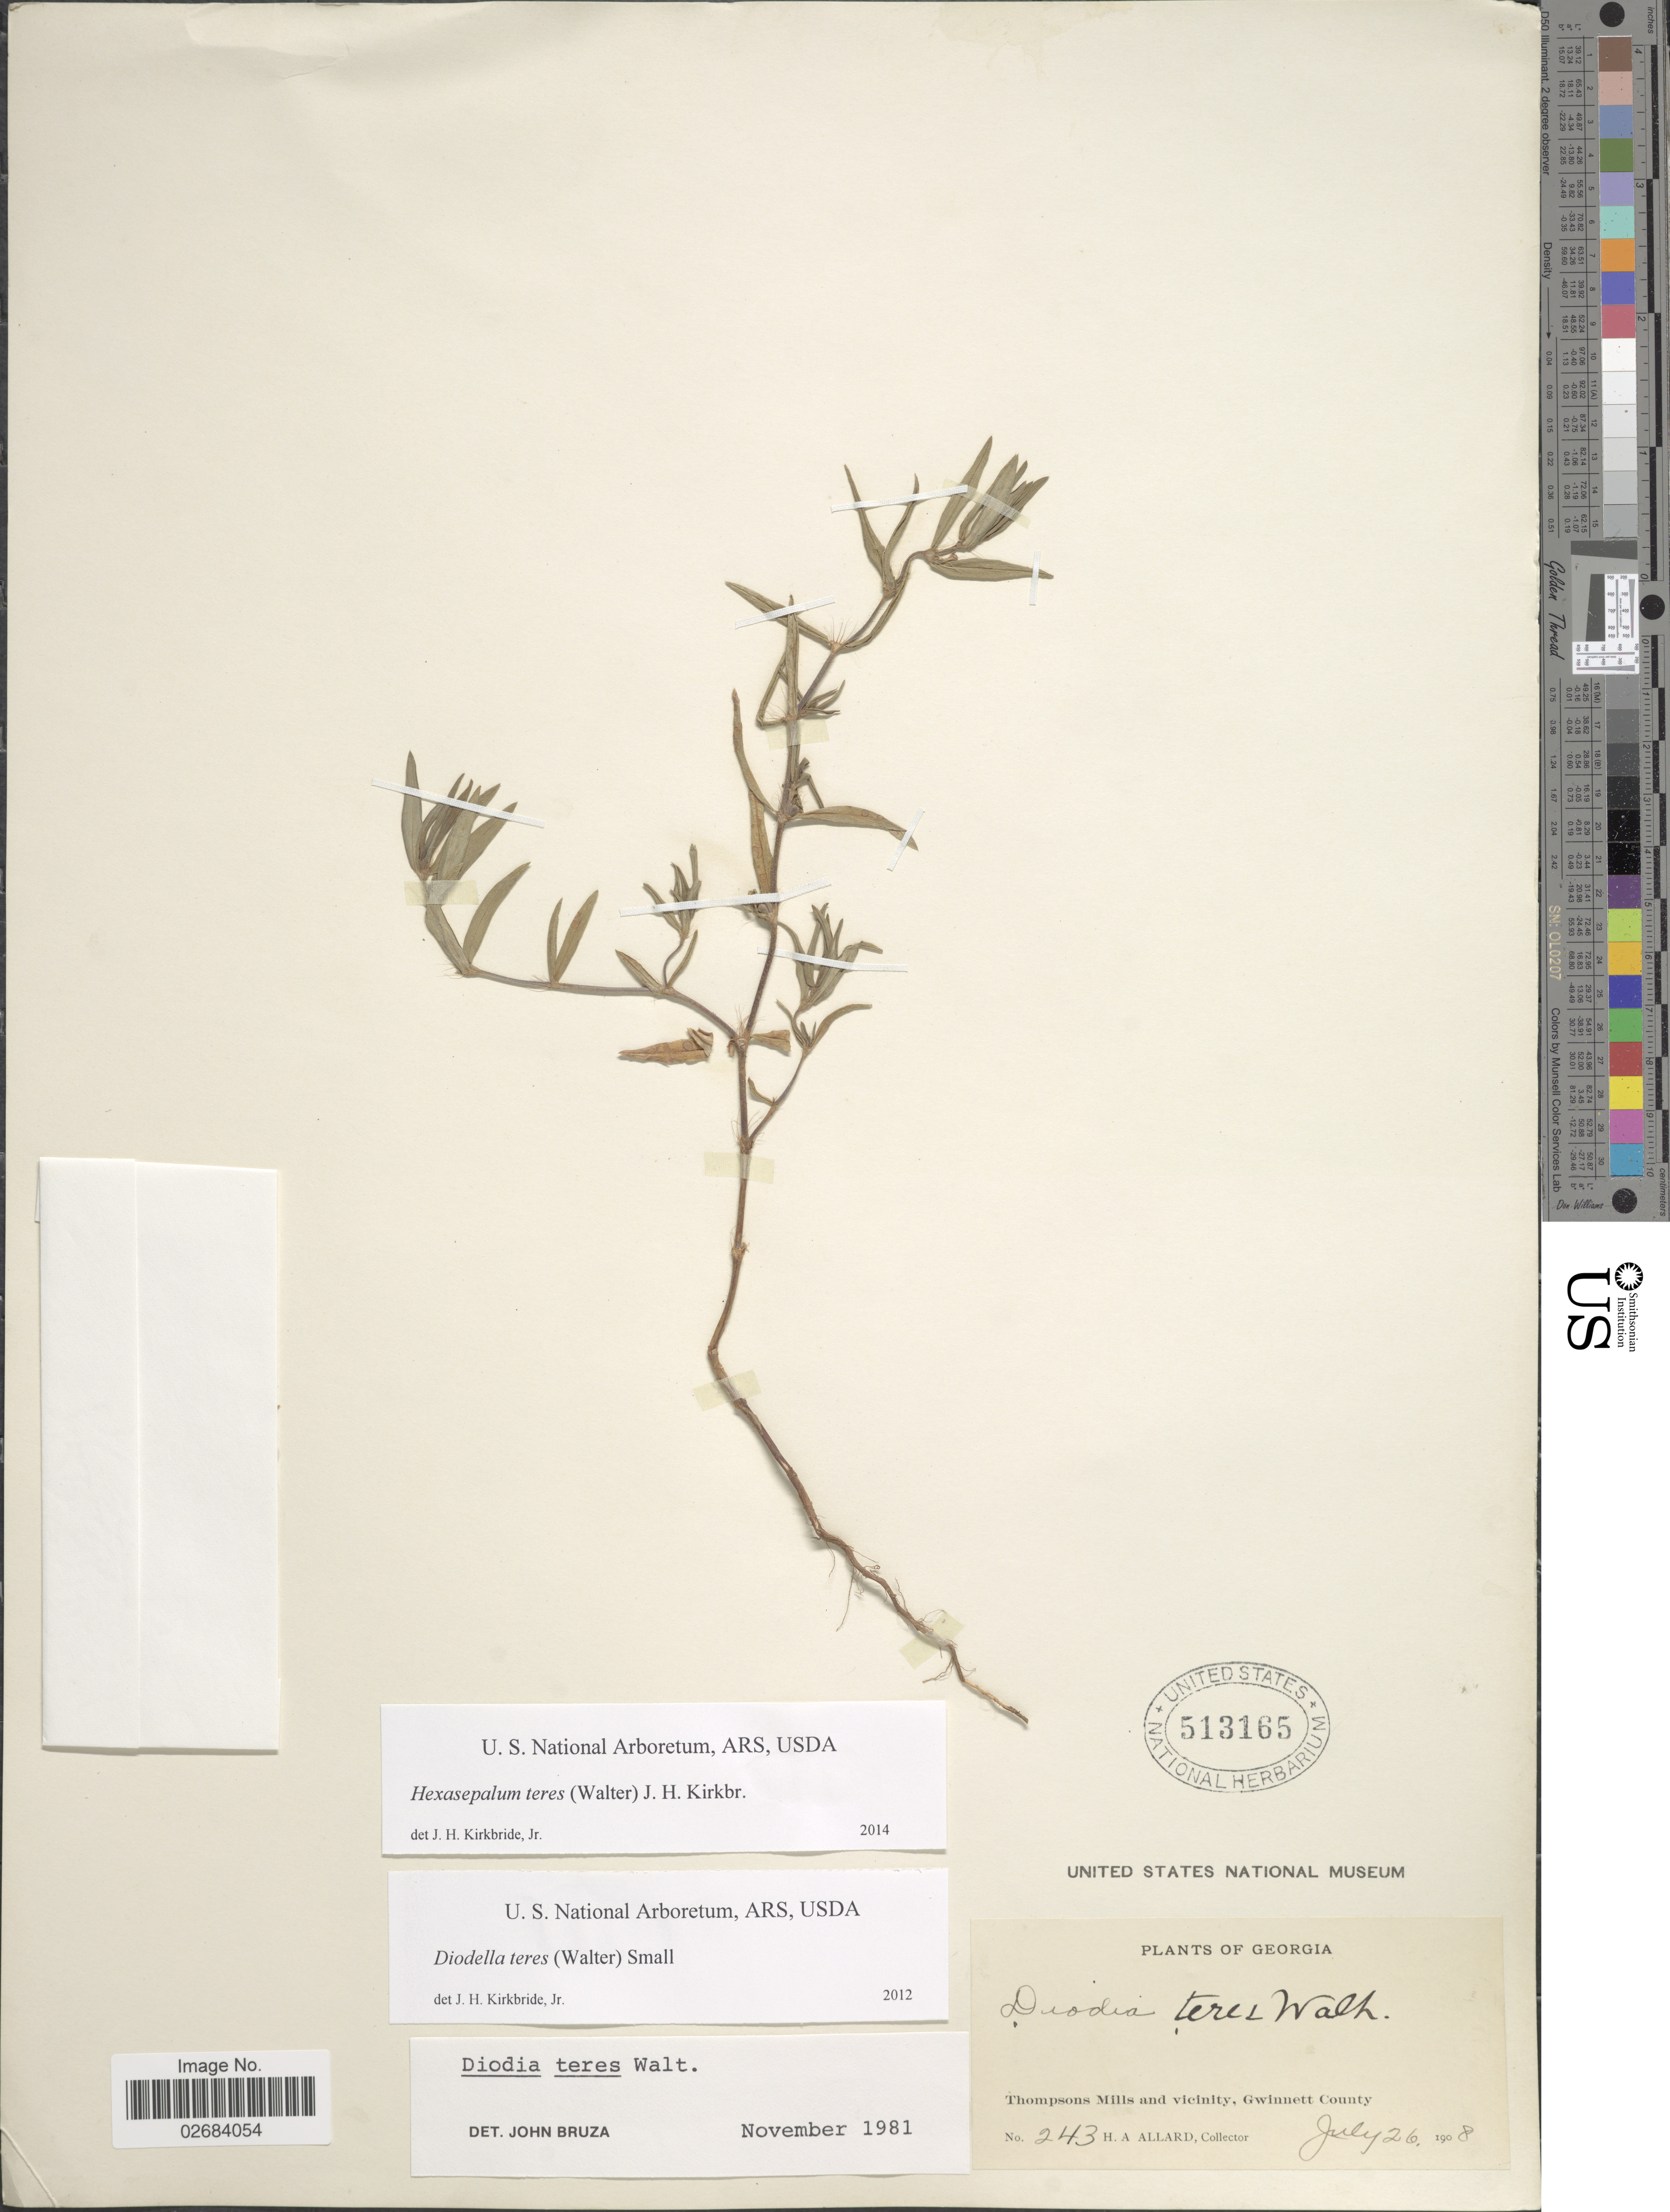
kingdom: Plantae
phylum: Tracheophyta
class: Magnoliopsida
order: Gentianales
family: Rubiaceae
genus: Diodia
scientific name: Diodia teres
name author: Walter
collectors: H. A. Allard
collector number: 243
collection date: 1908-07-26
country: United States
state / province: Georgia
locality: Thompsons Mills and vicinity, Gwinnett County.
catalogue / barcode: US 513165